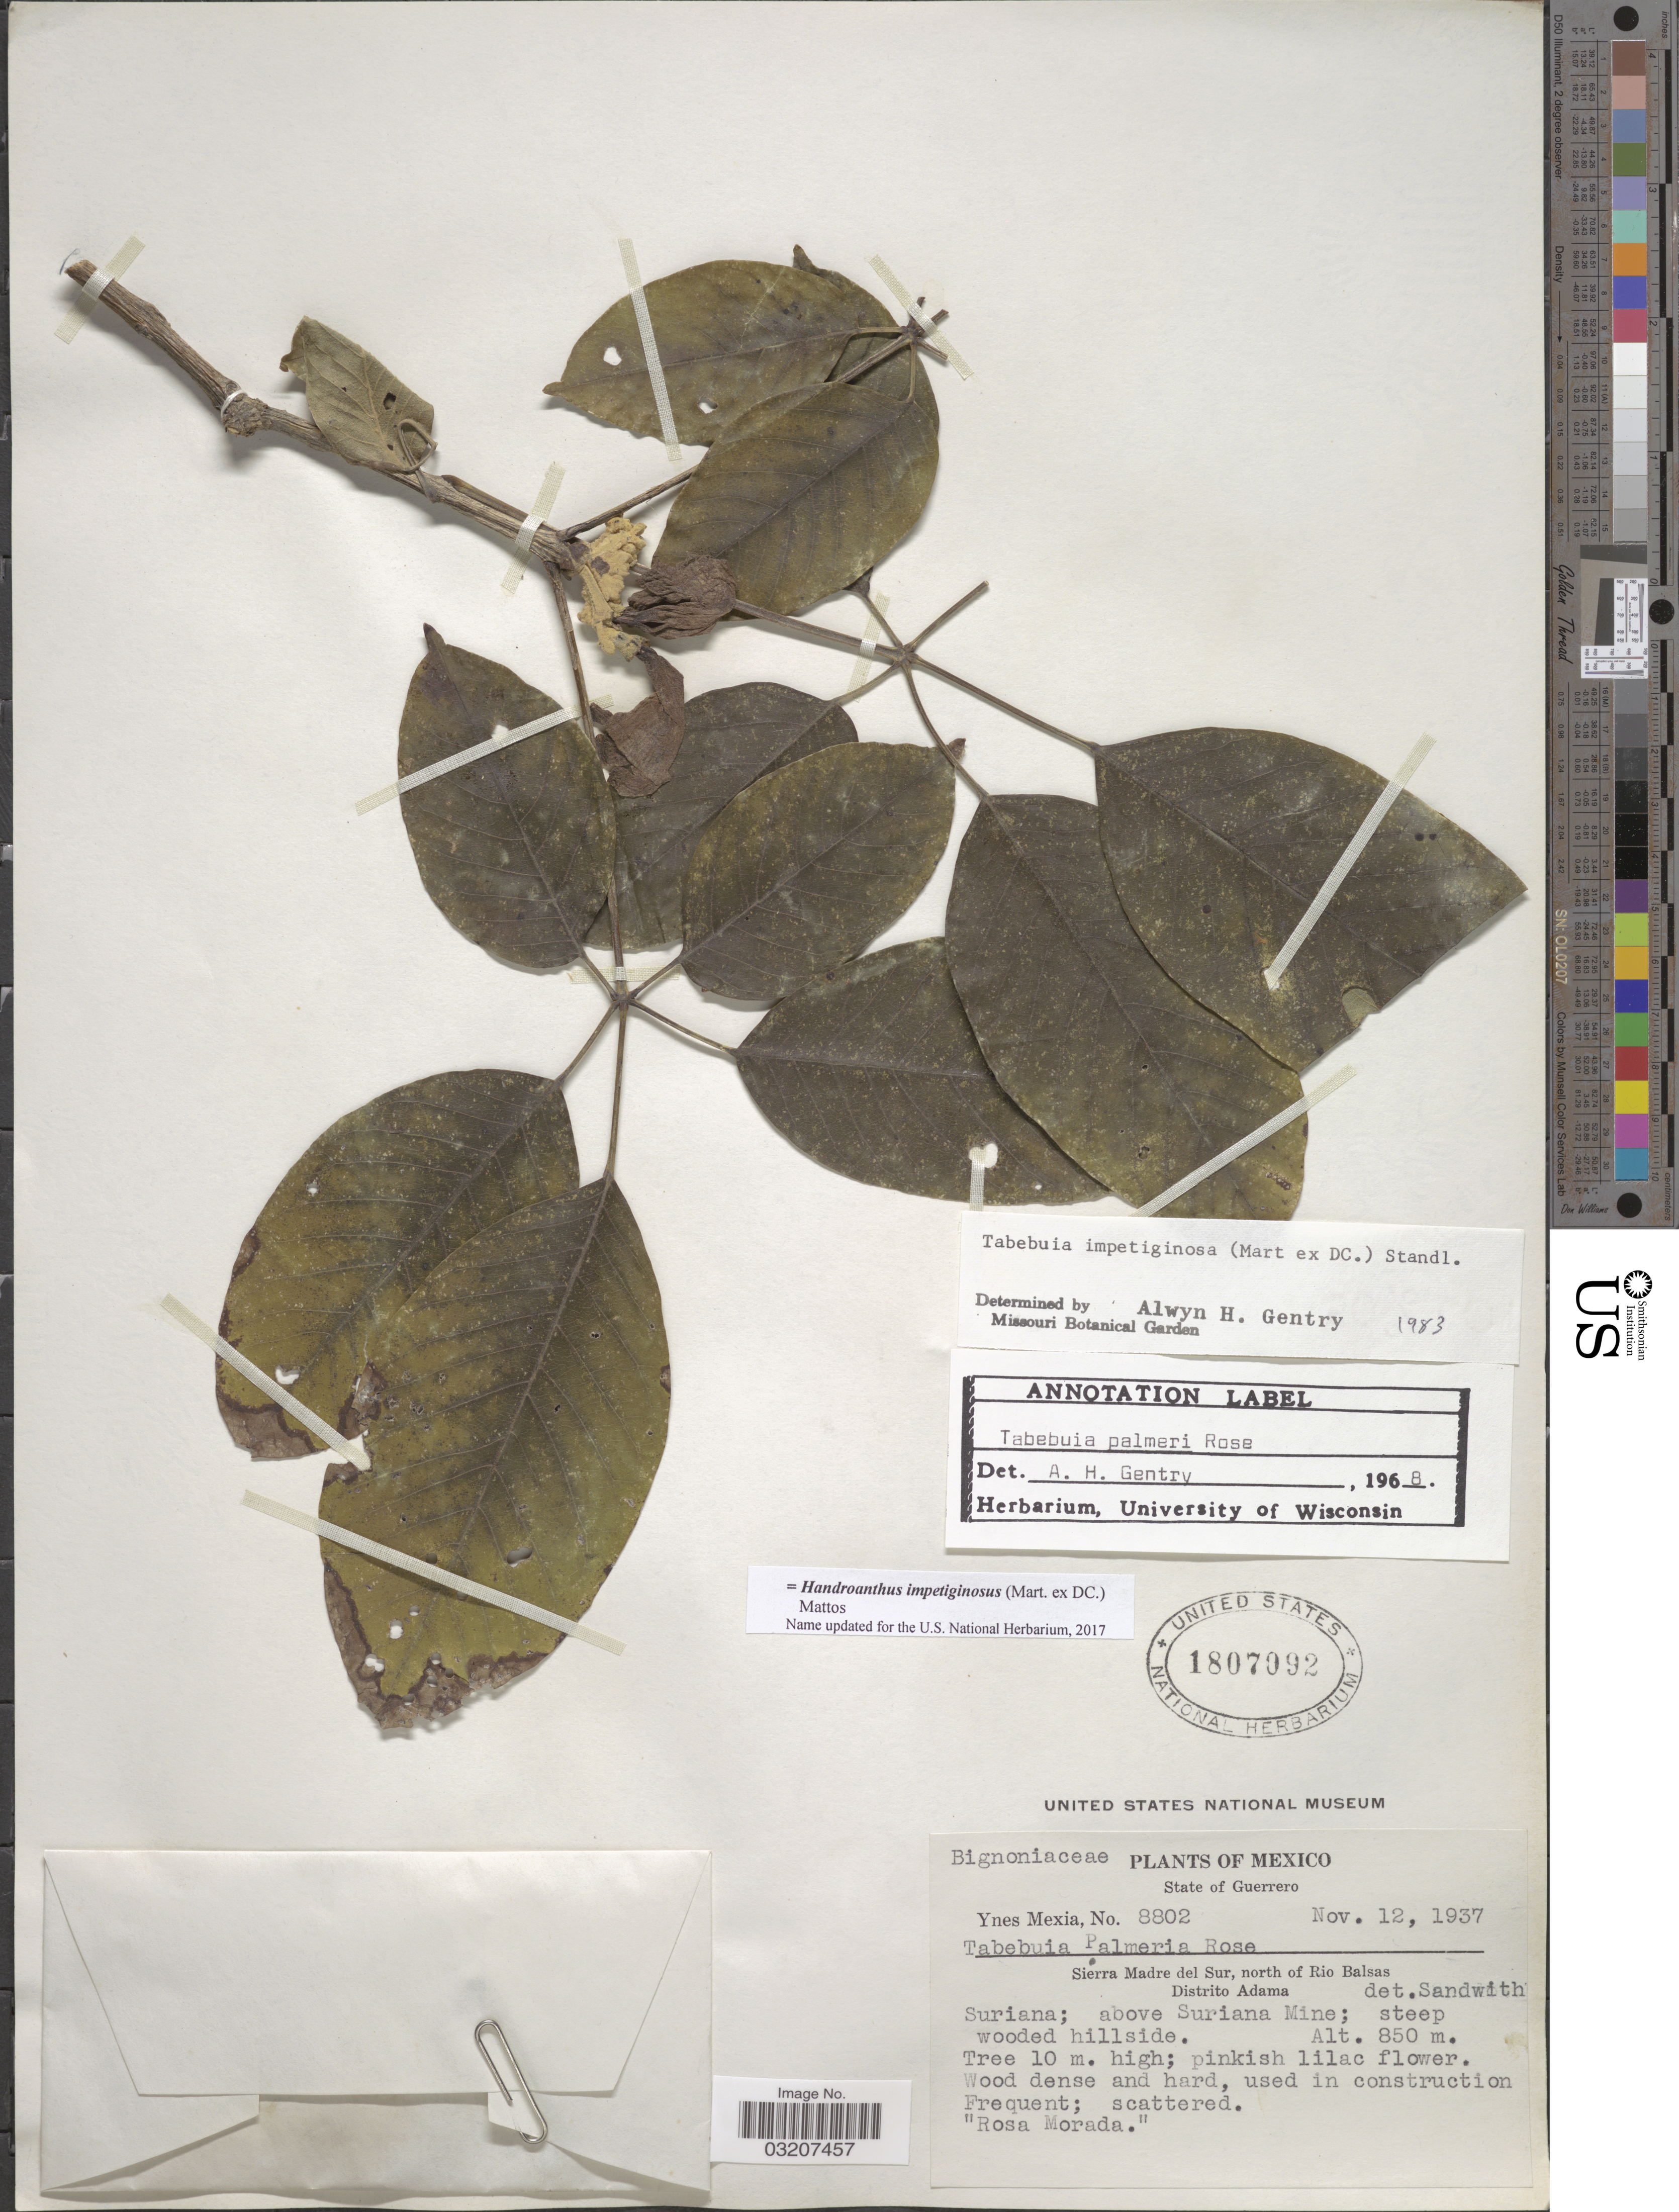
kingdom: Plantae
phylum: Tracheophyta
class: Magnoliopsida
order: Lamiales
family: Bignoniaceae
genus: Handroanthus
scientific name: Handroanthus impetiginosus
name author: (Mart. ex DC.) Mattos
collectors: Y. Mexia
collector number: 8802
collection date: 1937-11-12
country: Mexico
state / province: Guerrero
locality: Sierra Madre del Sur, north of Rio Balsas. Distrito Adama. Suriana; above Suriana Mine.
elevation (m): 850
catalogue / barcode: US 1807092